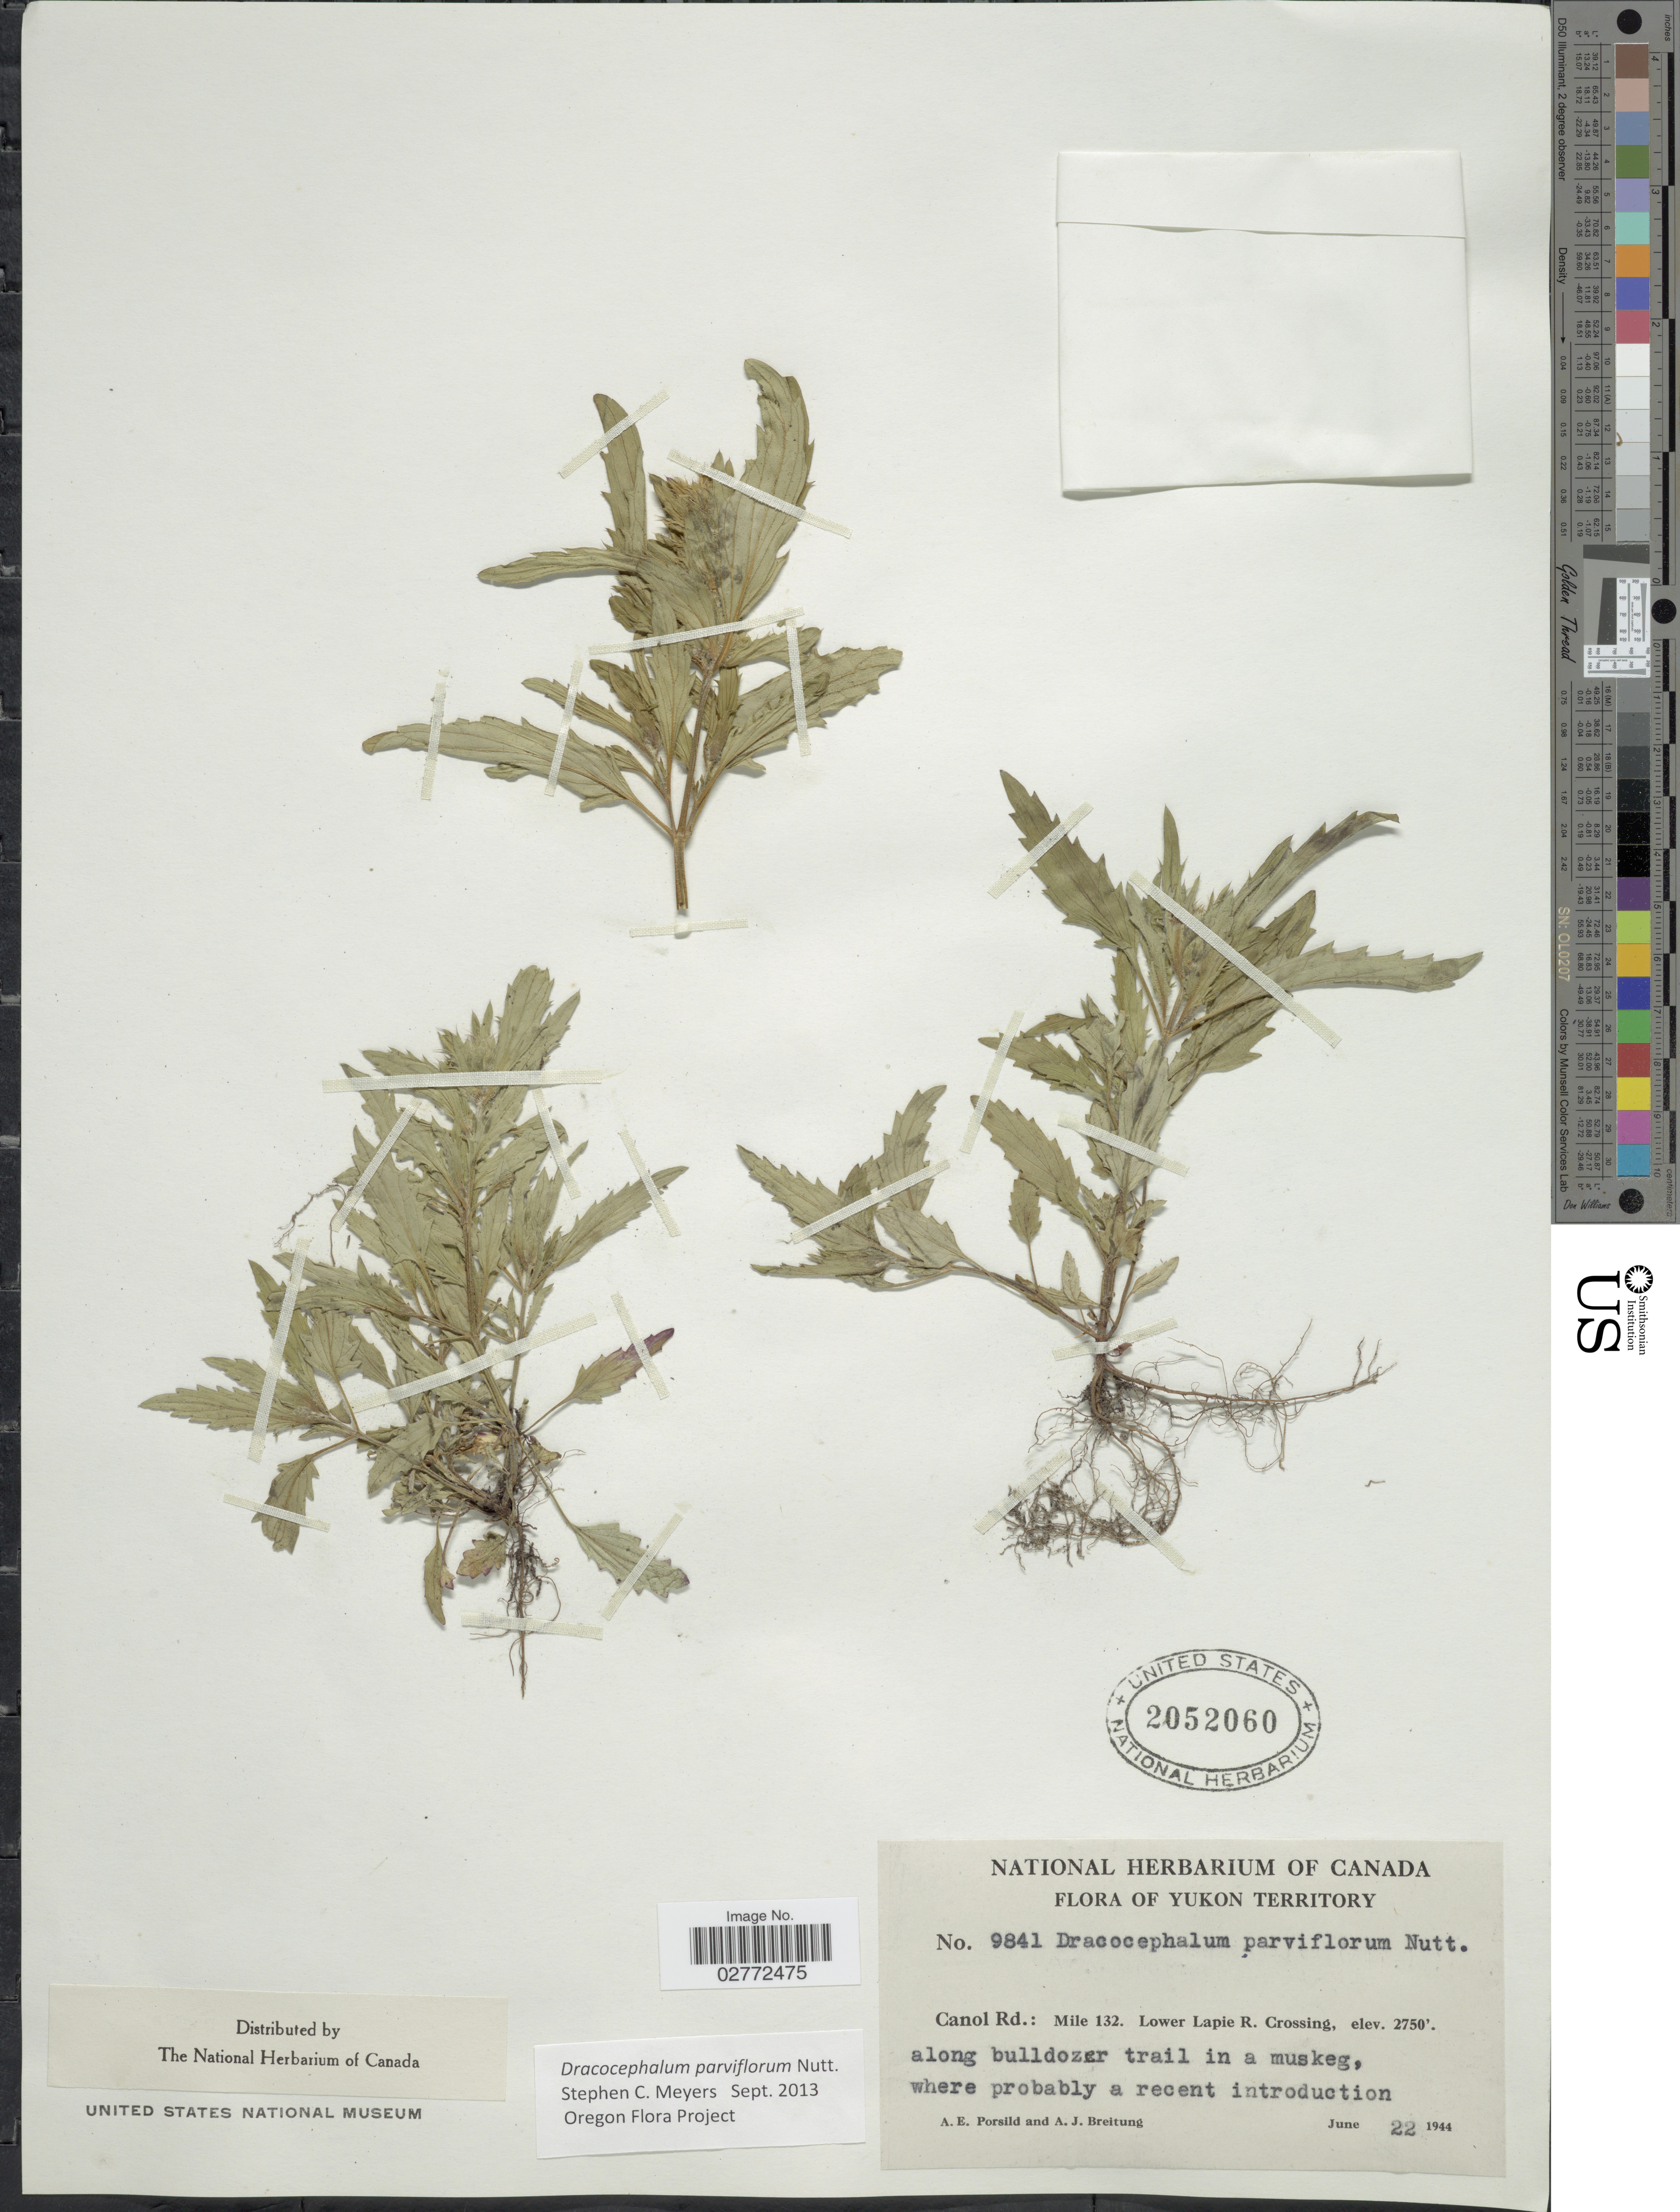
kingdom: Plantae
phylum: Tracheophyta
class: Magnoliopsida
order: Lamiales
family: Lamiaceae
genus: Dracocephalum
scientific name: Dracocephalum parviflorum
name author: Nutt.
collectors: A. E. Porsild & A. Breitung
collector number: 9841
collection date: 1944-06-22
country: Canada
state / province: Yukon Territory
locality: Canol Rd.: Mile 132. Lower Lapie R. Crossing. Along bulldozer trail in a muskeg.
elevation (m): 838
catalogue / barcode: US 2052060